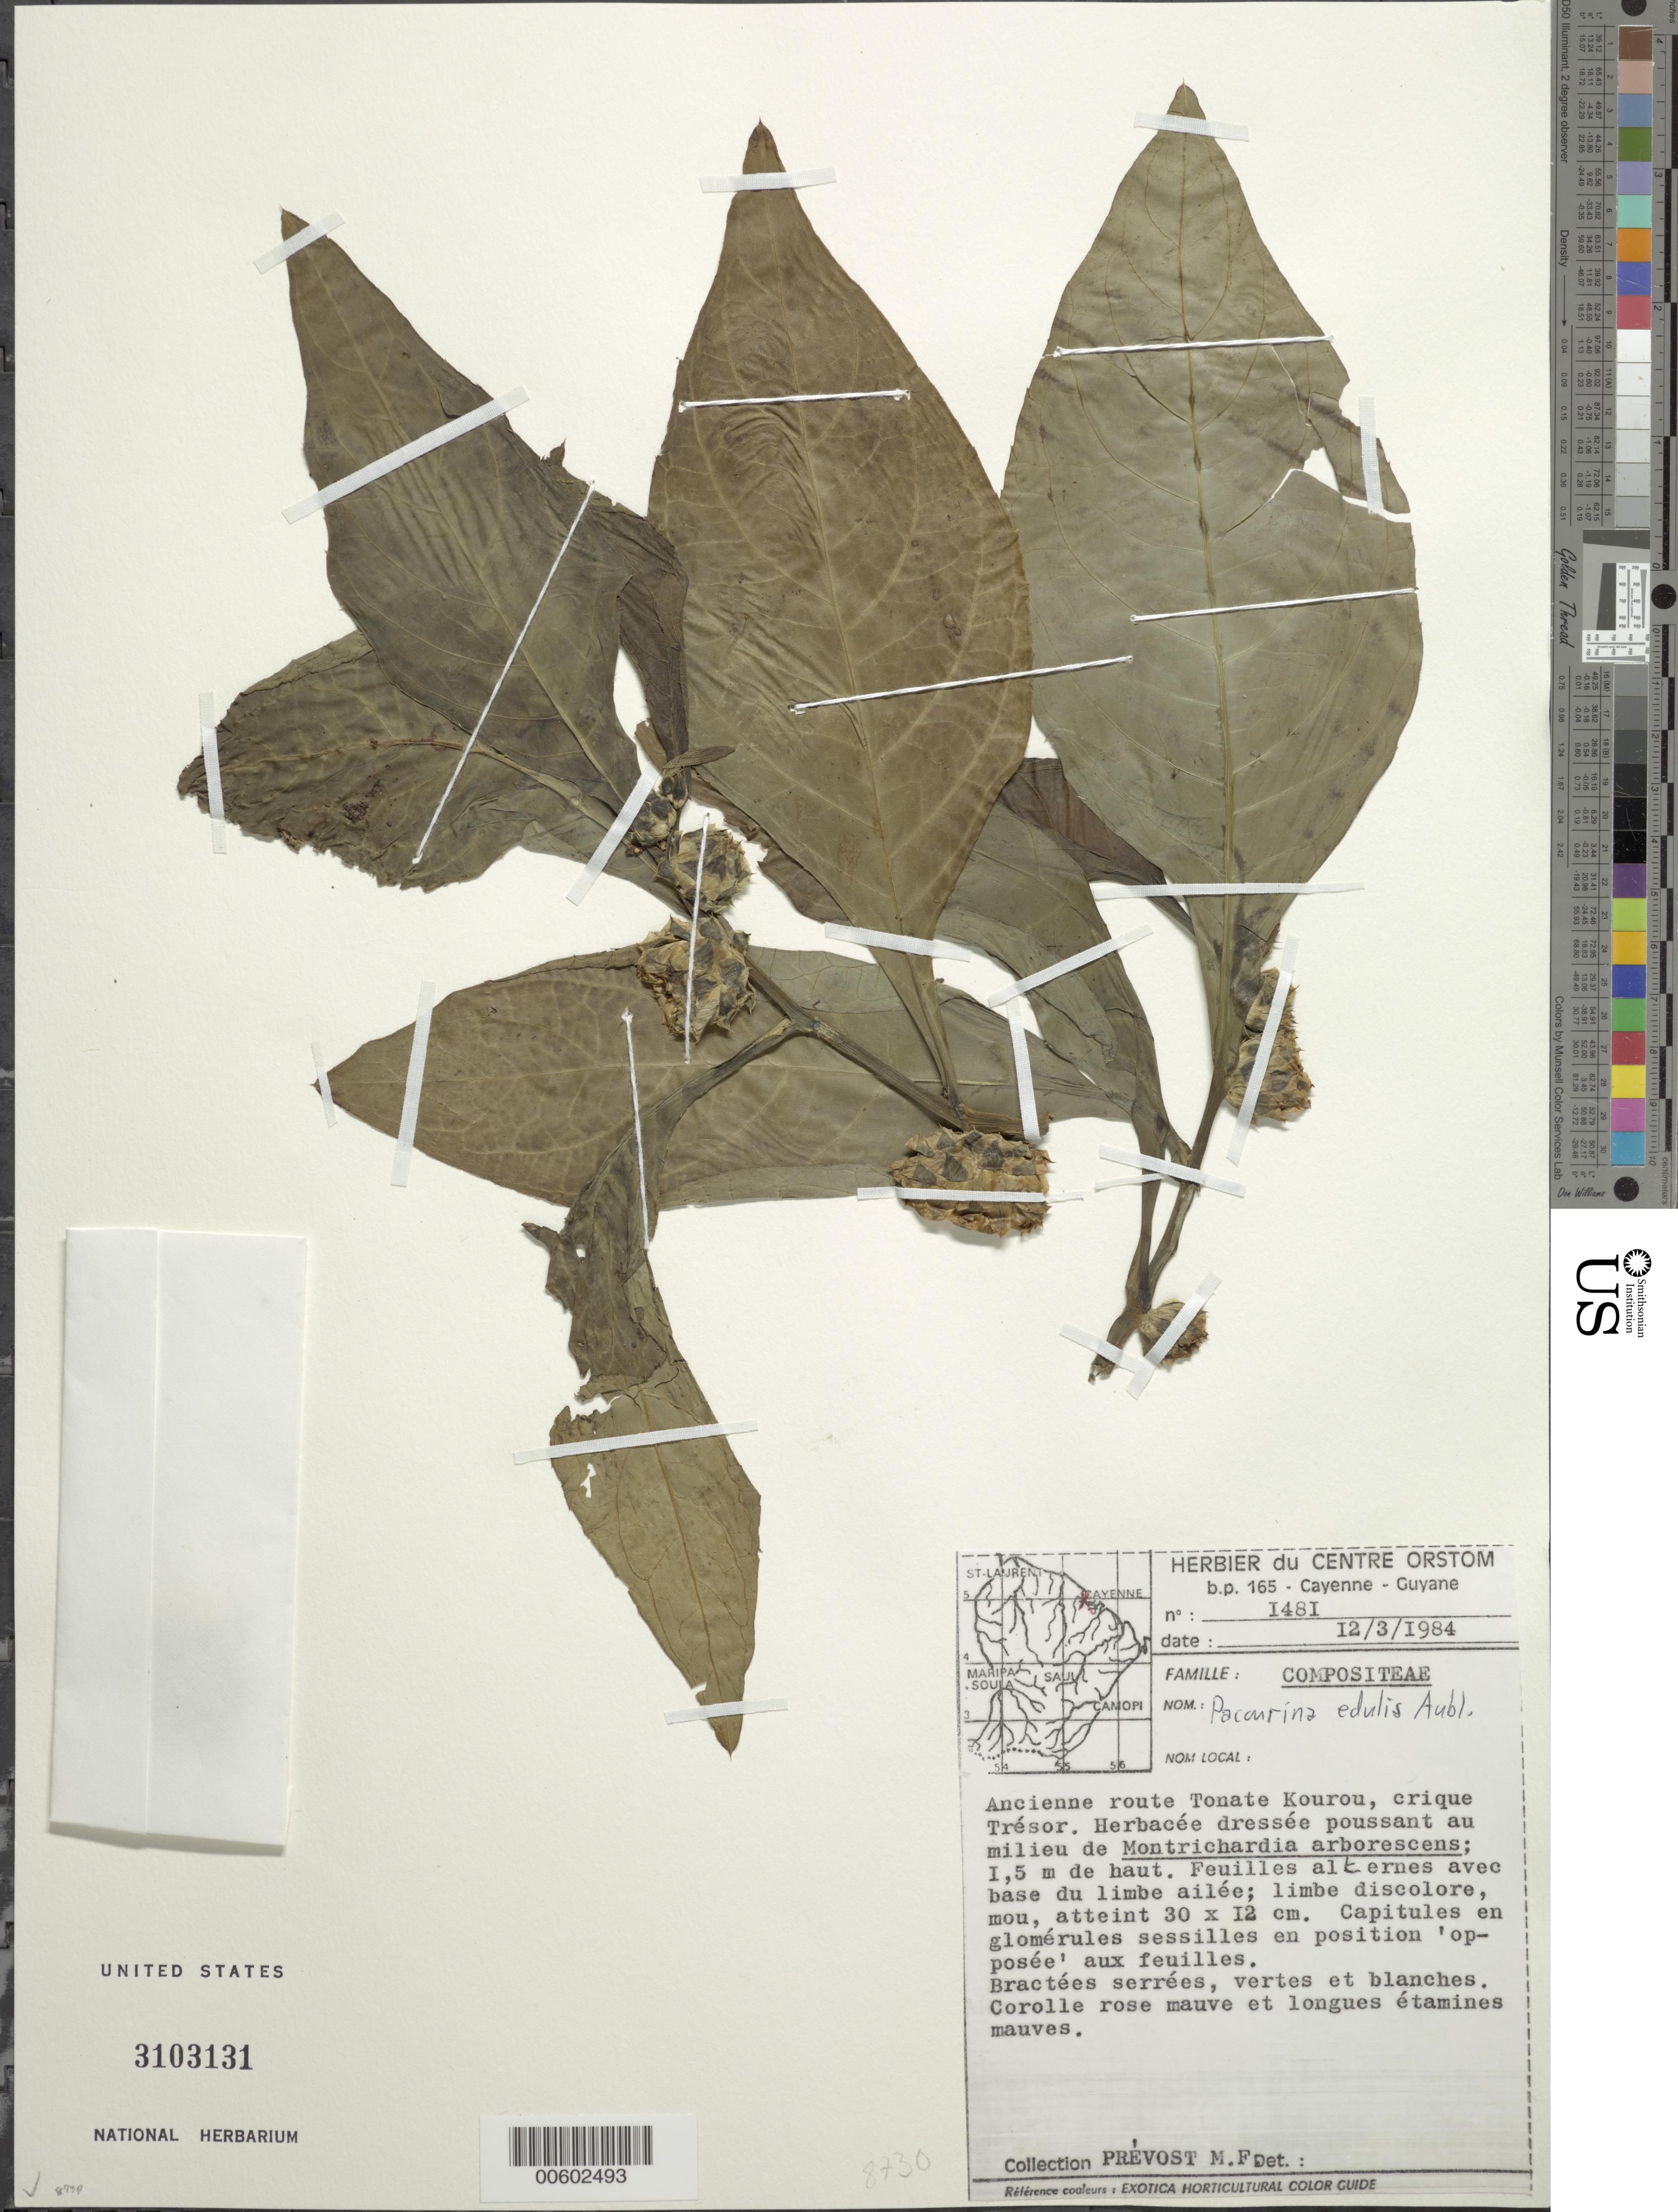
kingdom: Plantae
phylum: Tracheophyta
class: Magnoliopsida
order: Asterales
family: Asteraceae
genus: Pacourina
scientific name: Pacourina edulis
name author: Aubl.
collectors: M.-F. Prévost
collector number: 1481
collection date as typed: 12-Mar-84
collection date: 1984-03-12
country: French Guiana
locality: Tonate-Kourou route, crique Trésor (near Cayenne)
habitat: With Montrichardia arborescens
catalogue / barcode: US 3103131